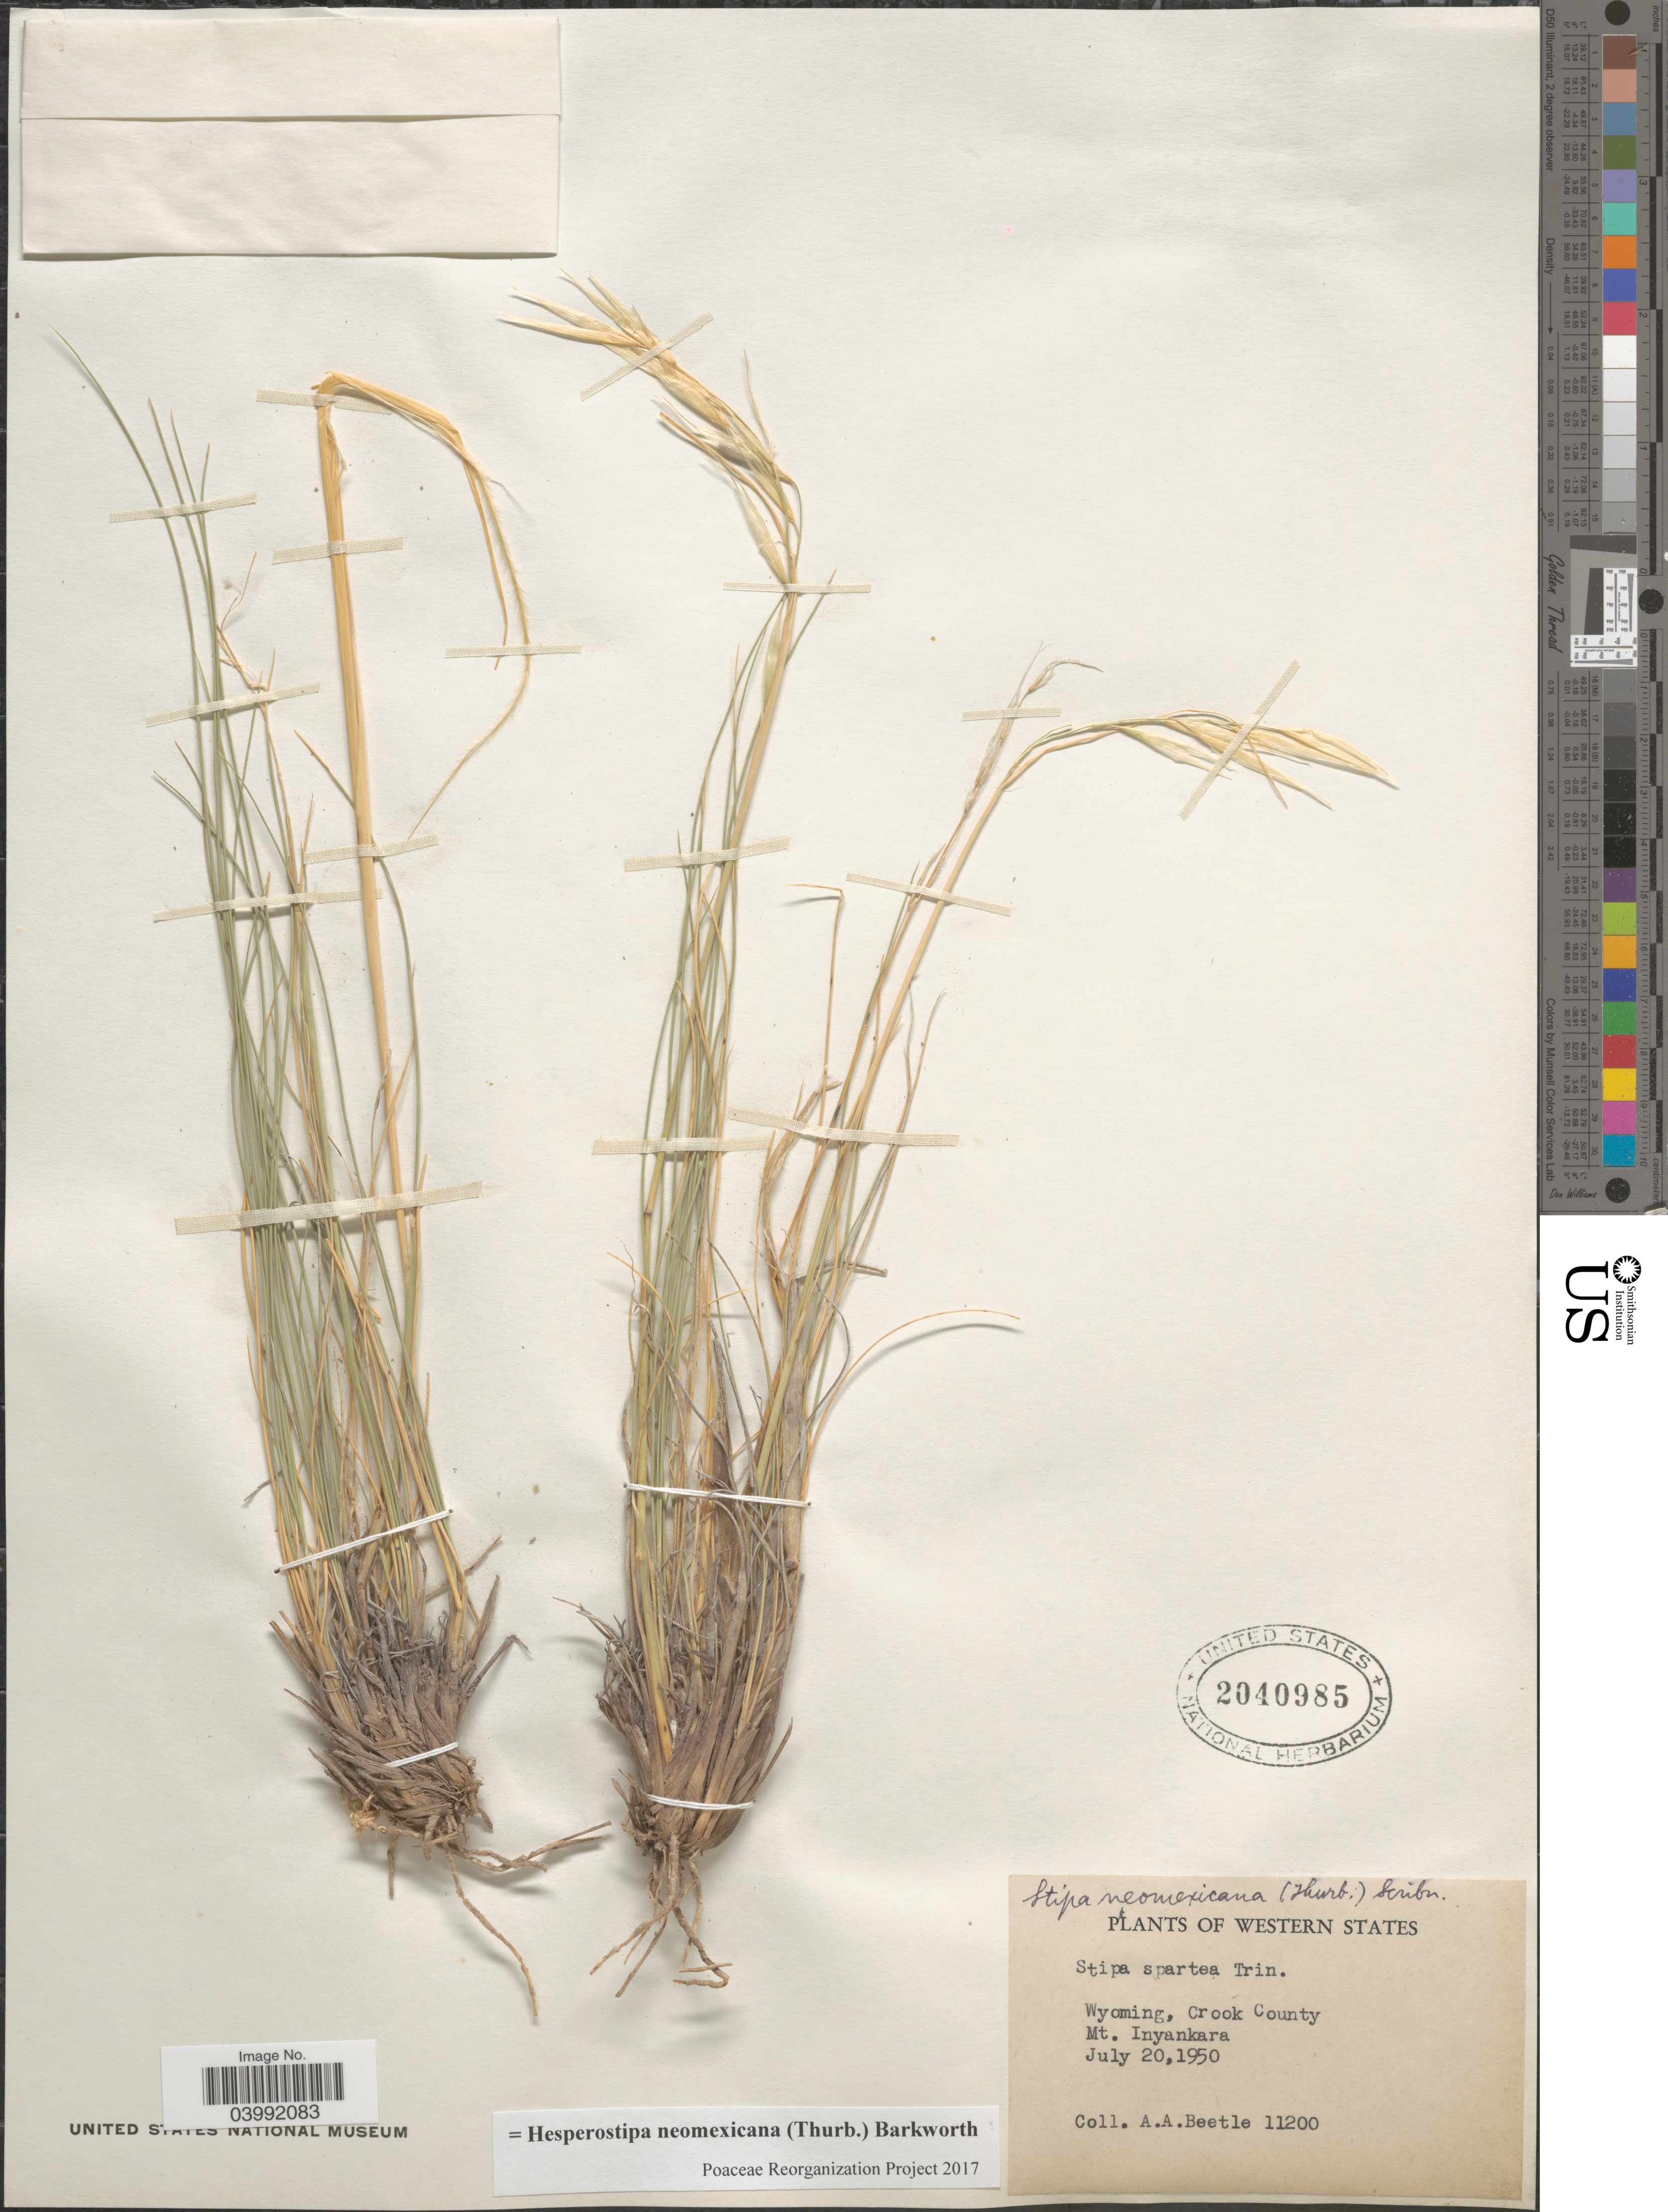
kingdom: Plantae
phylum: Tracheophyta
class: Liliopsida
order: Poales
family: Poaceae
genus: Hesperostipa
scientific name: Hesperostipa neomexicana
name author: (Thurb.) Barkworth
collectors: A. A. Beetle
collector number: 11200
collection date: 1950-07-20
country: United States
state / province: Wyoming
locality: Western States. Crook County. Mt. Inyankara.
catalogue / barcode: US 2040985